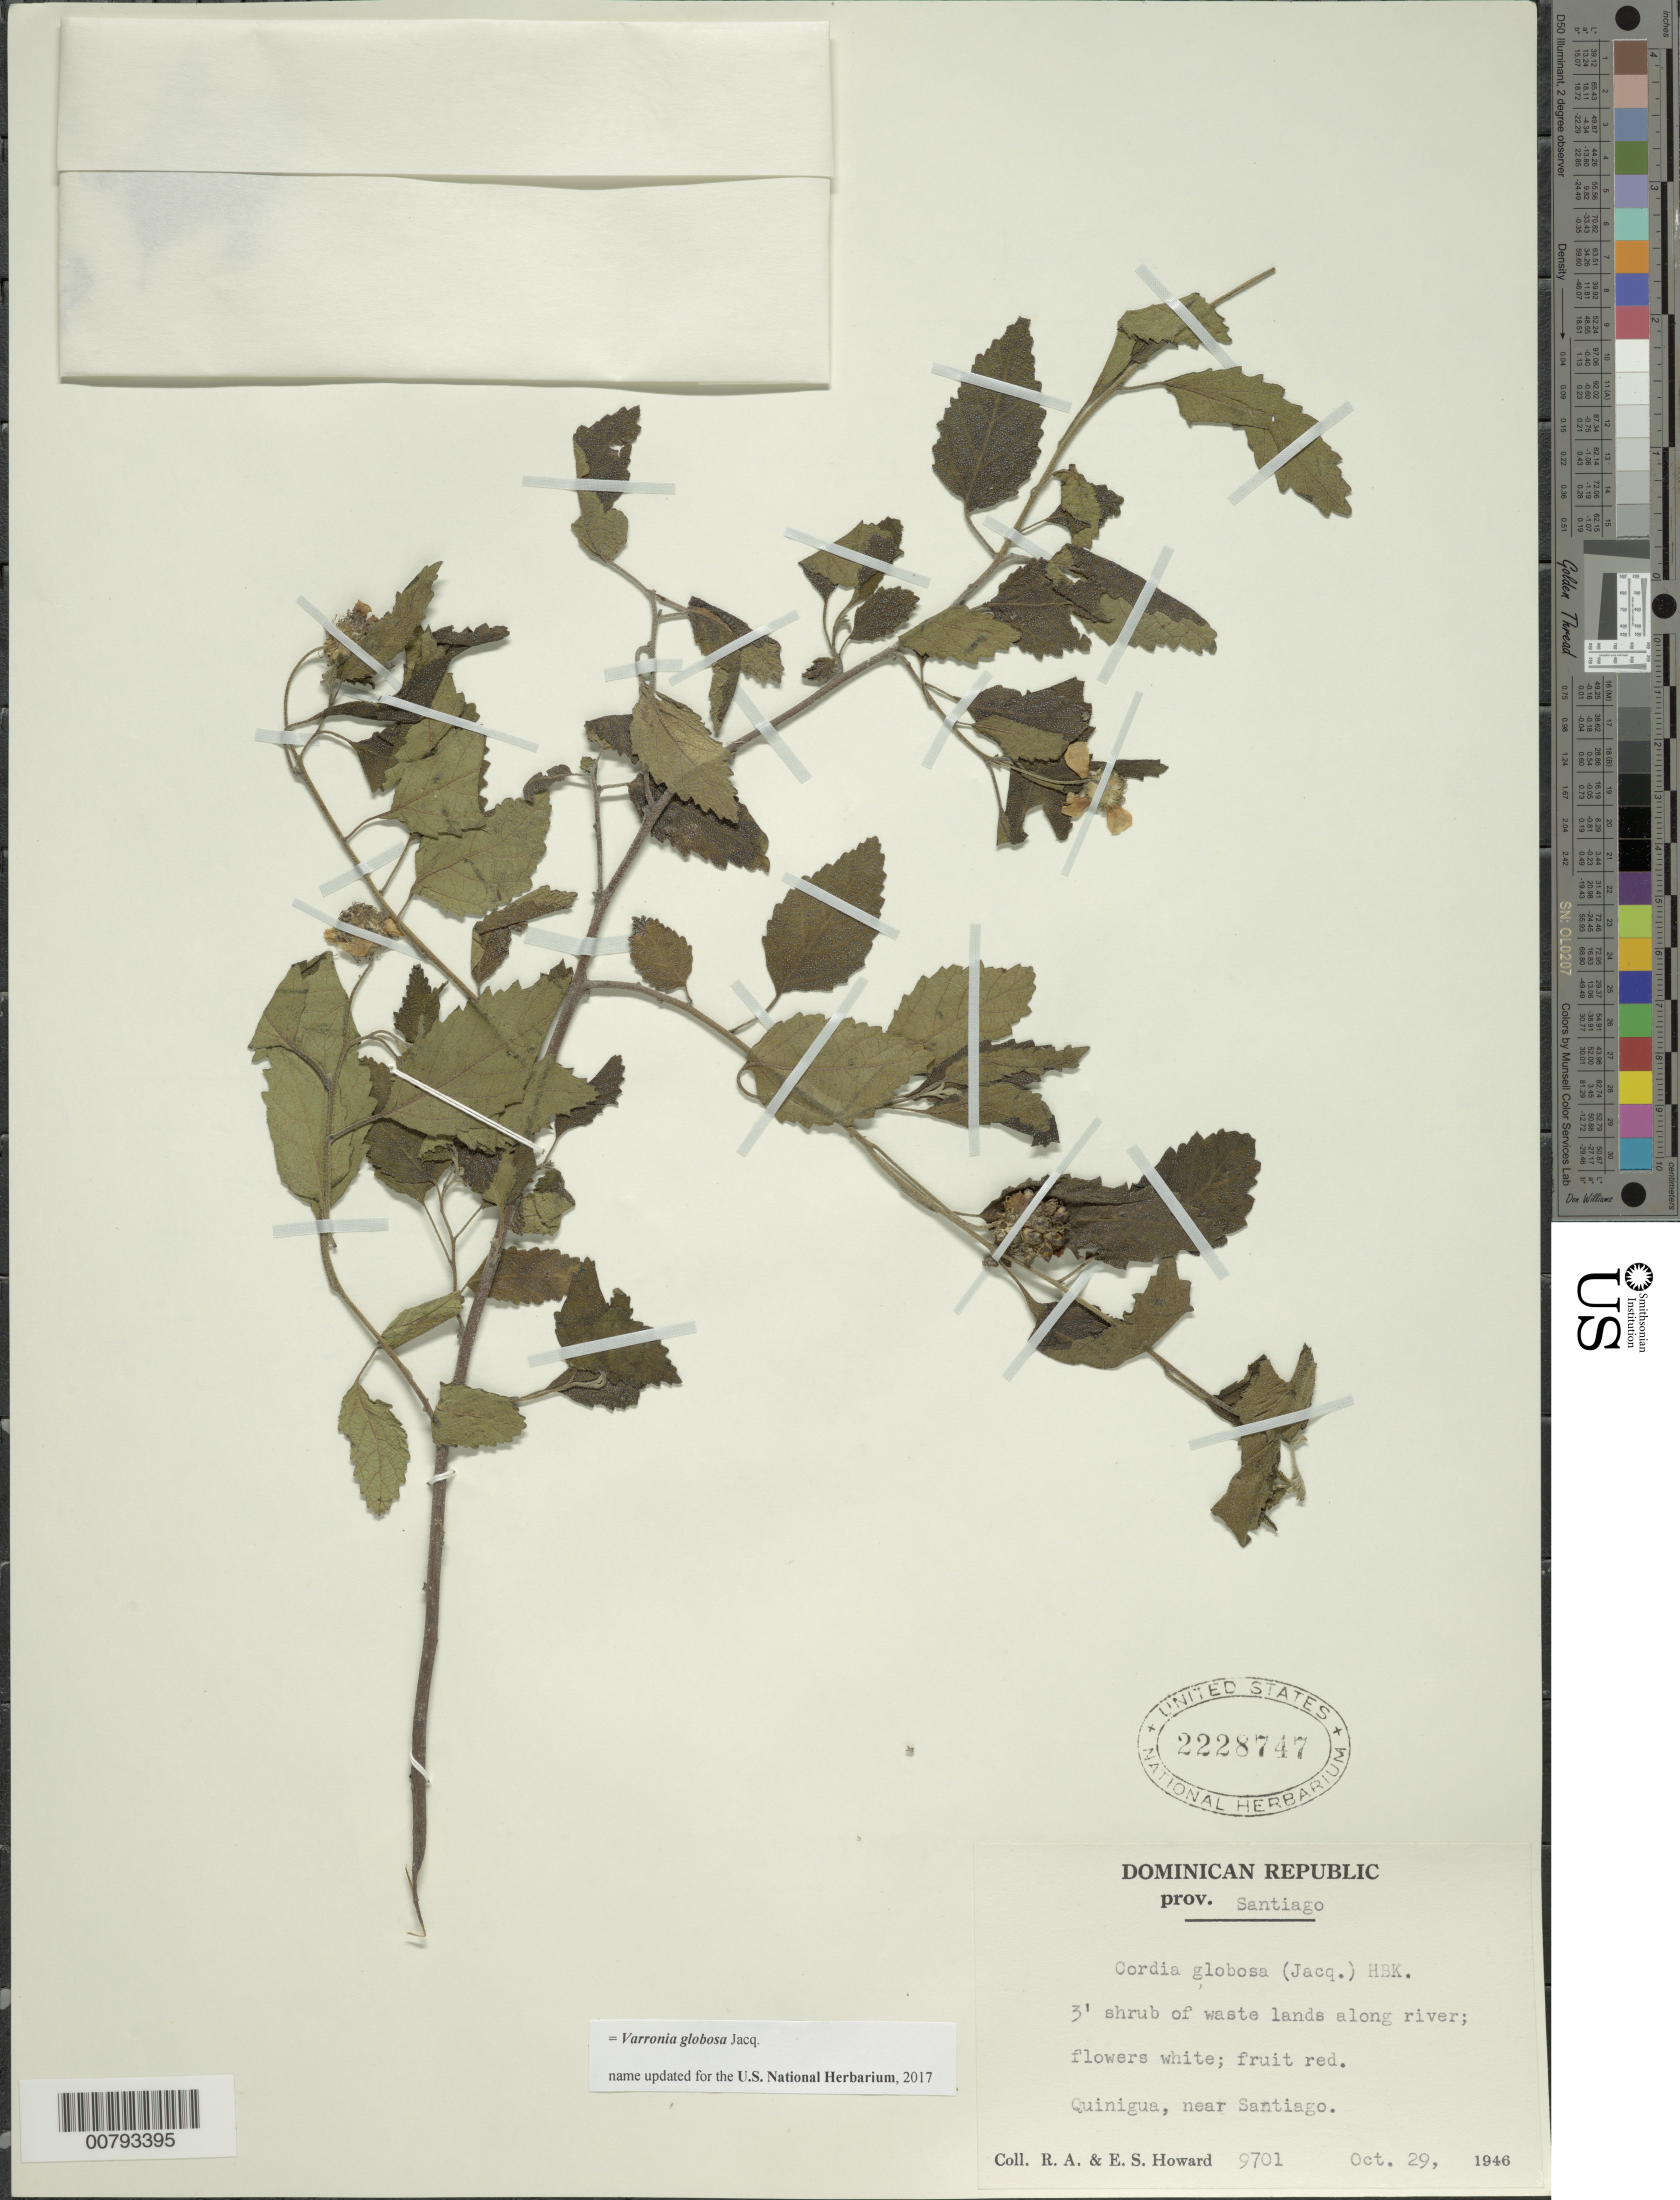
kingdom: Plantae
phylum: Tracheophyta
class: Magnoliopsida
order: Boraginales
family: Cordiaceae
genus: Cordia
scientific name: Cordia globosa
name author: (Jacq.) Kunth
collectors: R. A. Howard & E. S. Howard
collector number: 9701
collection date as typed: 29 Oct 1946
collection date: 1946-10-29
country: Dominican Republic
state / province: Santiago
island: Hispaniola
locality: Quinigua.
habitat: Waste land along river.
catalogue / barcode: US 2228747